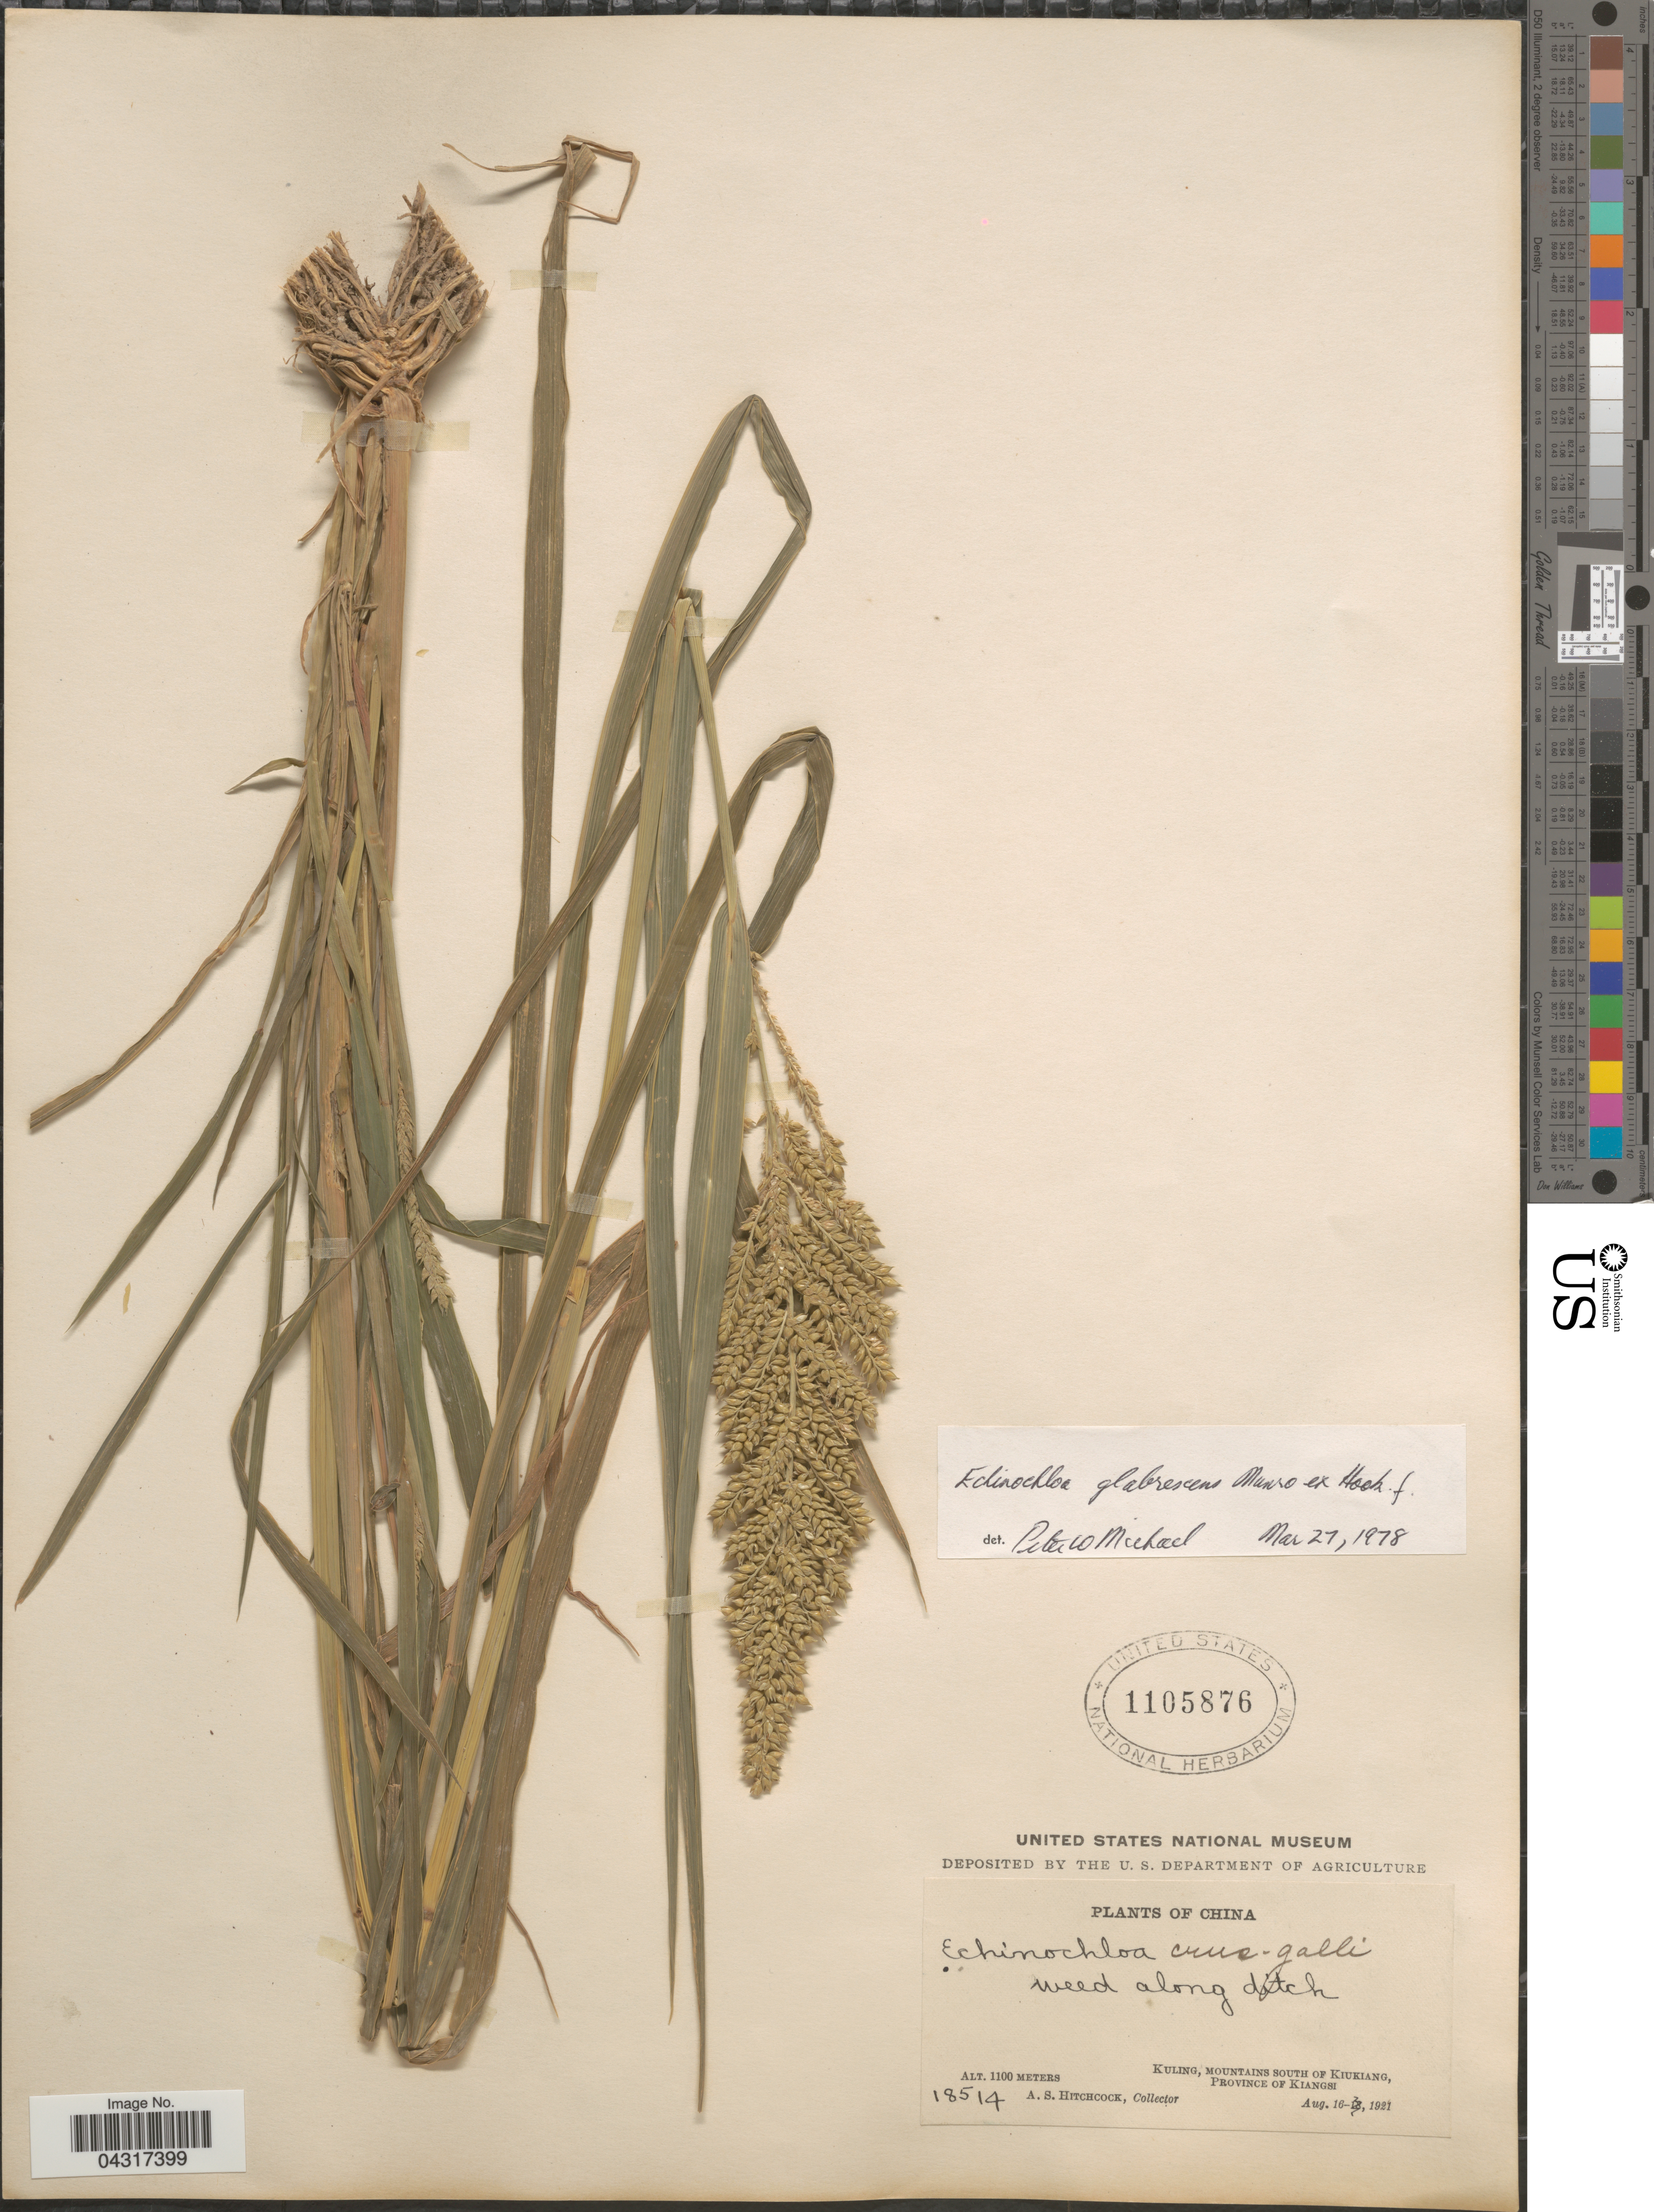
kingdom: Plantae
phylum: Tracheophyta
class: Liliopsida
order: Poales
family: Poaceae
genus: Echinochloa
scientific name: Echinochloa glabrescens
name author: Munro ex Hook. f.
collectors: A. S. Hitchcock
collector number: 18514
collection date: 1921-08-16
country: China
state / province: Jiangxi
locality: Weed along ditch. Kuling, Mountains south of Kiukiang, Province of Kiangsi.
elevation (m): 1100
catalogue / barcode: US 1105876